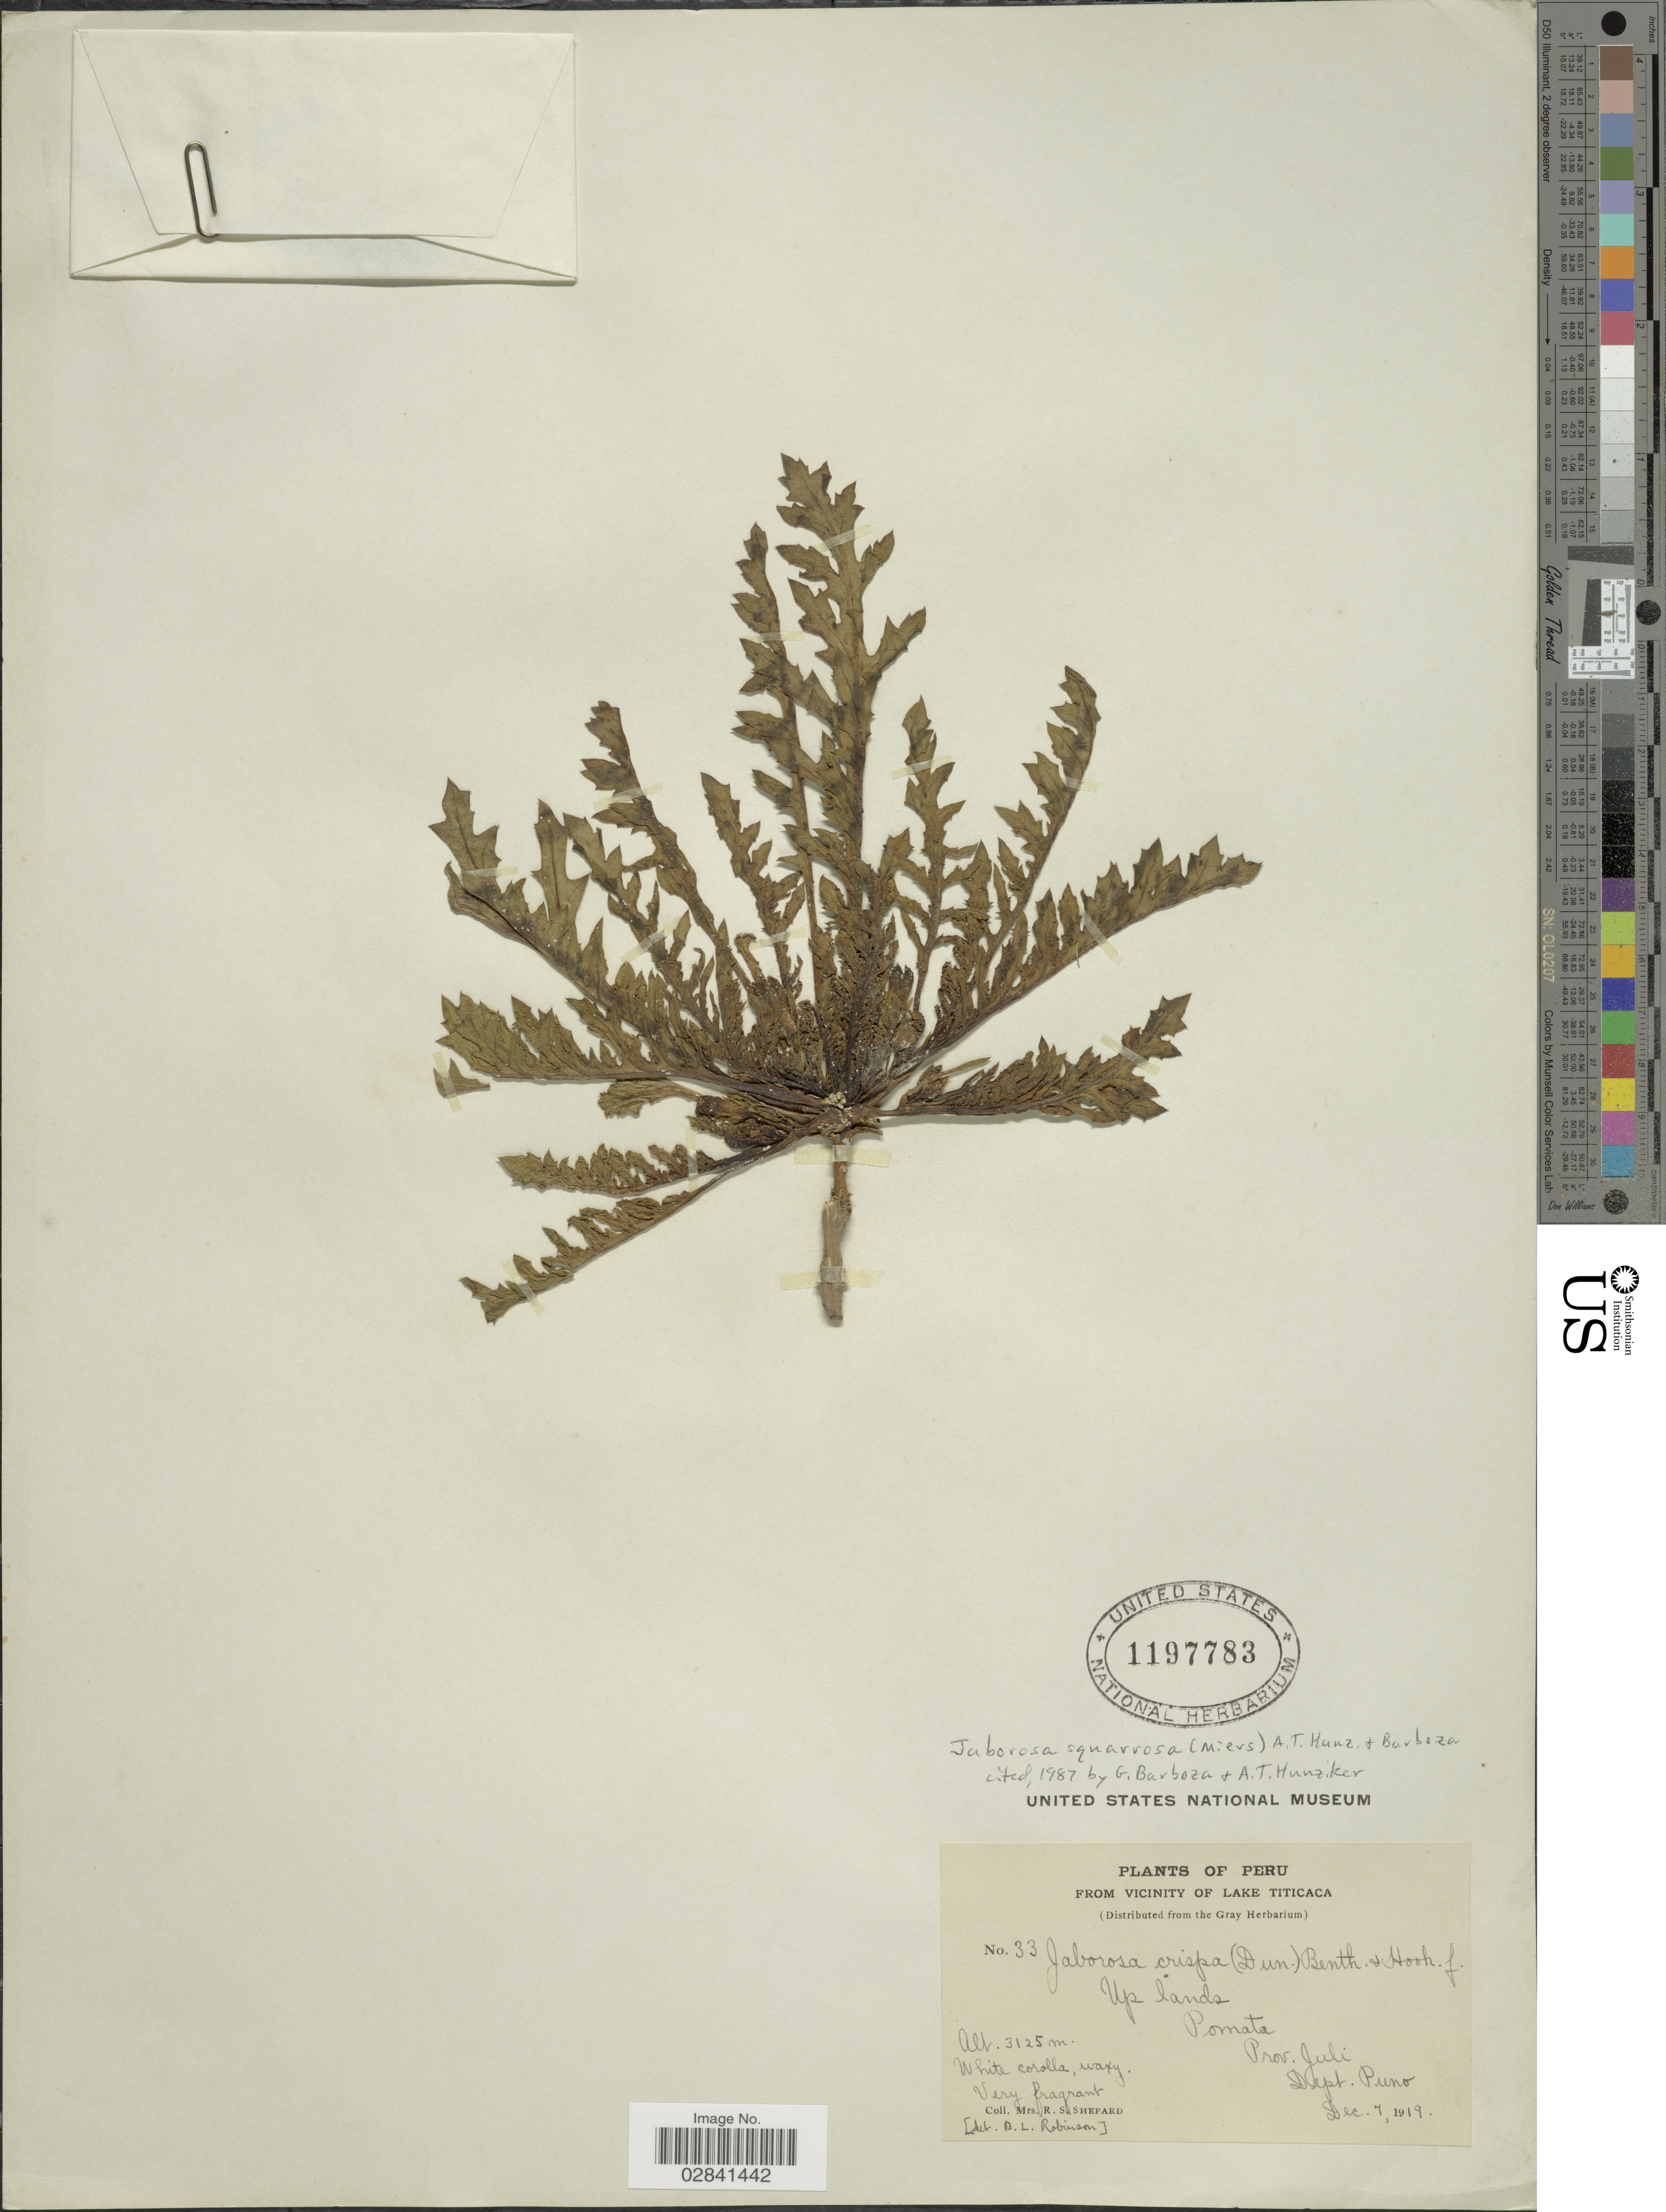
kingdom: Plantae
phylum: Tracheophyta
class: Magnoliopsida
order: Solanales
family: Solanaceae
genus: Jaborosa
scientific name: Jaborosa squarrosa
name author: (Miers) Hunz. & Barboza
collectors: R. Shepard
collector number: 33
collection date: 1919-12-07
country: Peru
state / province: Puno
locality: From vicinity of lake Titica. Pomata. Prov. Juli. Dept. Puno.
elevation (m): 3125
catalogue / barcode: US 1197783